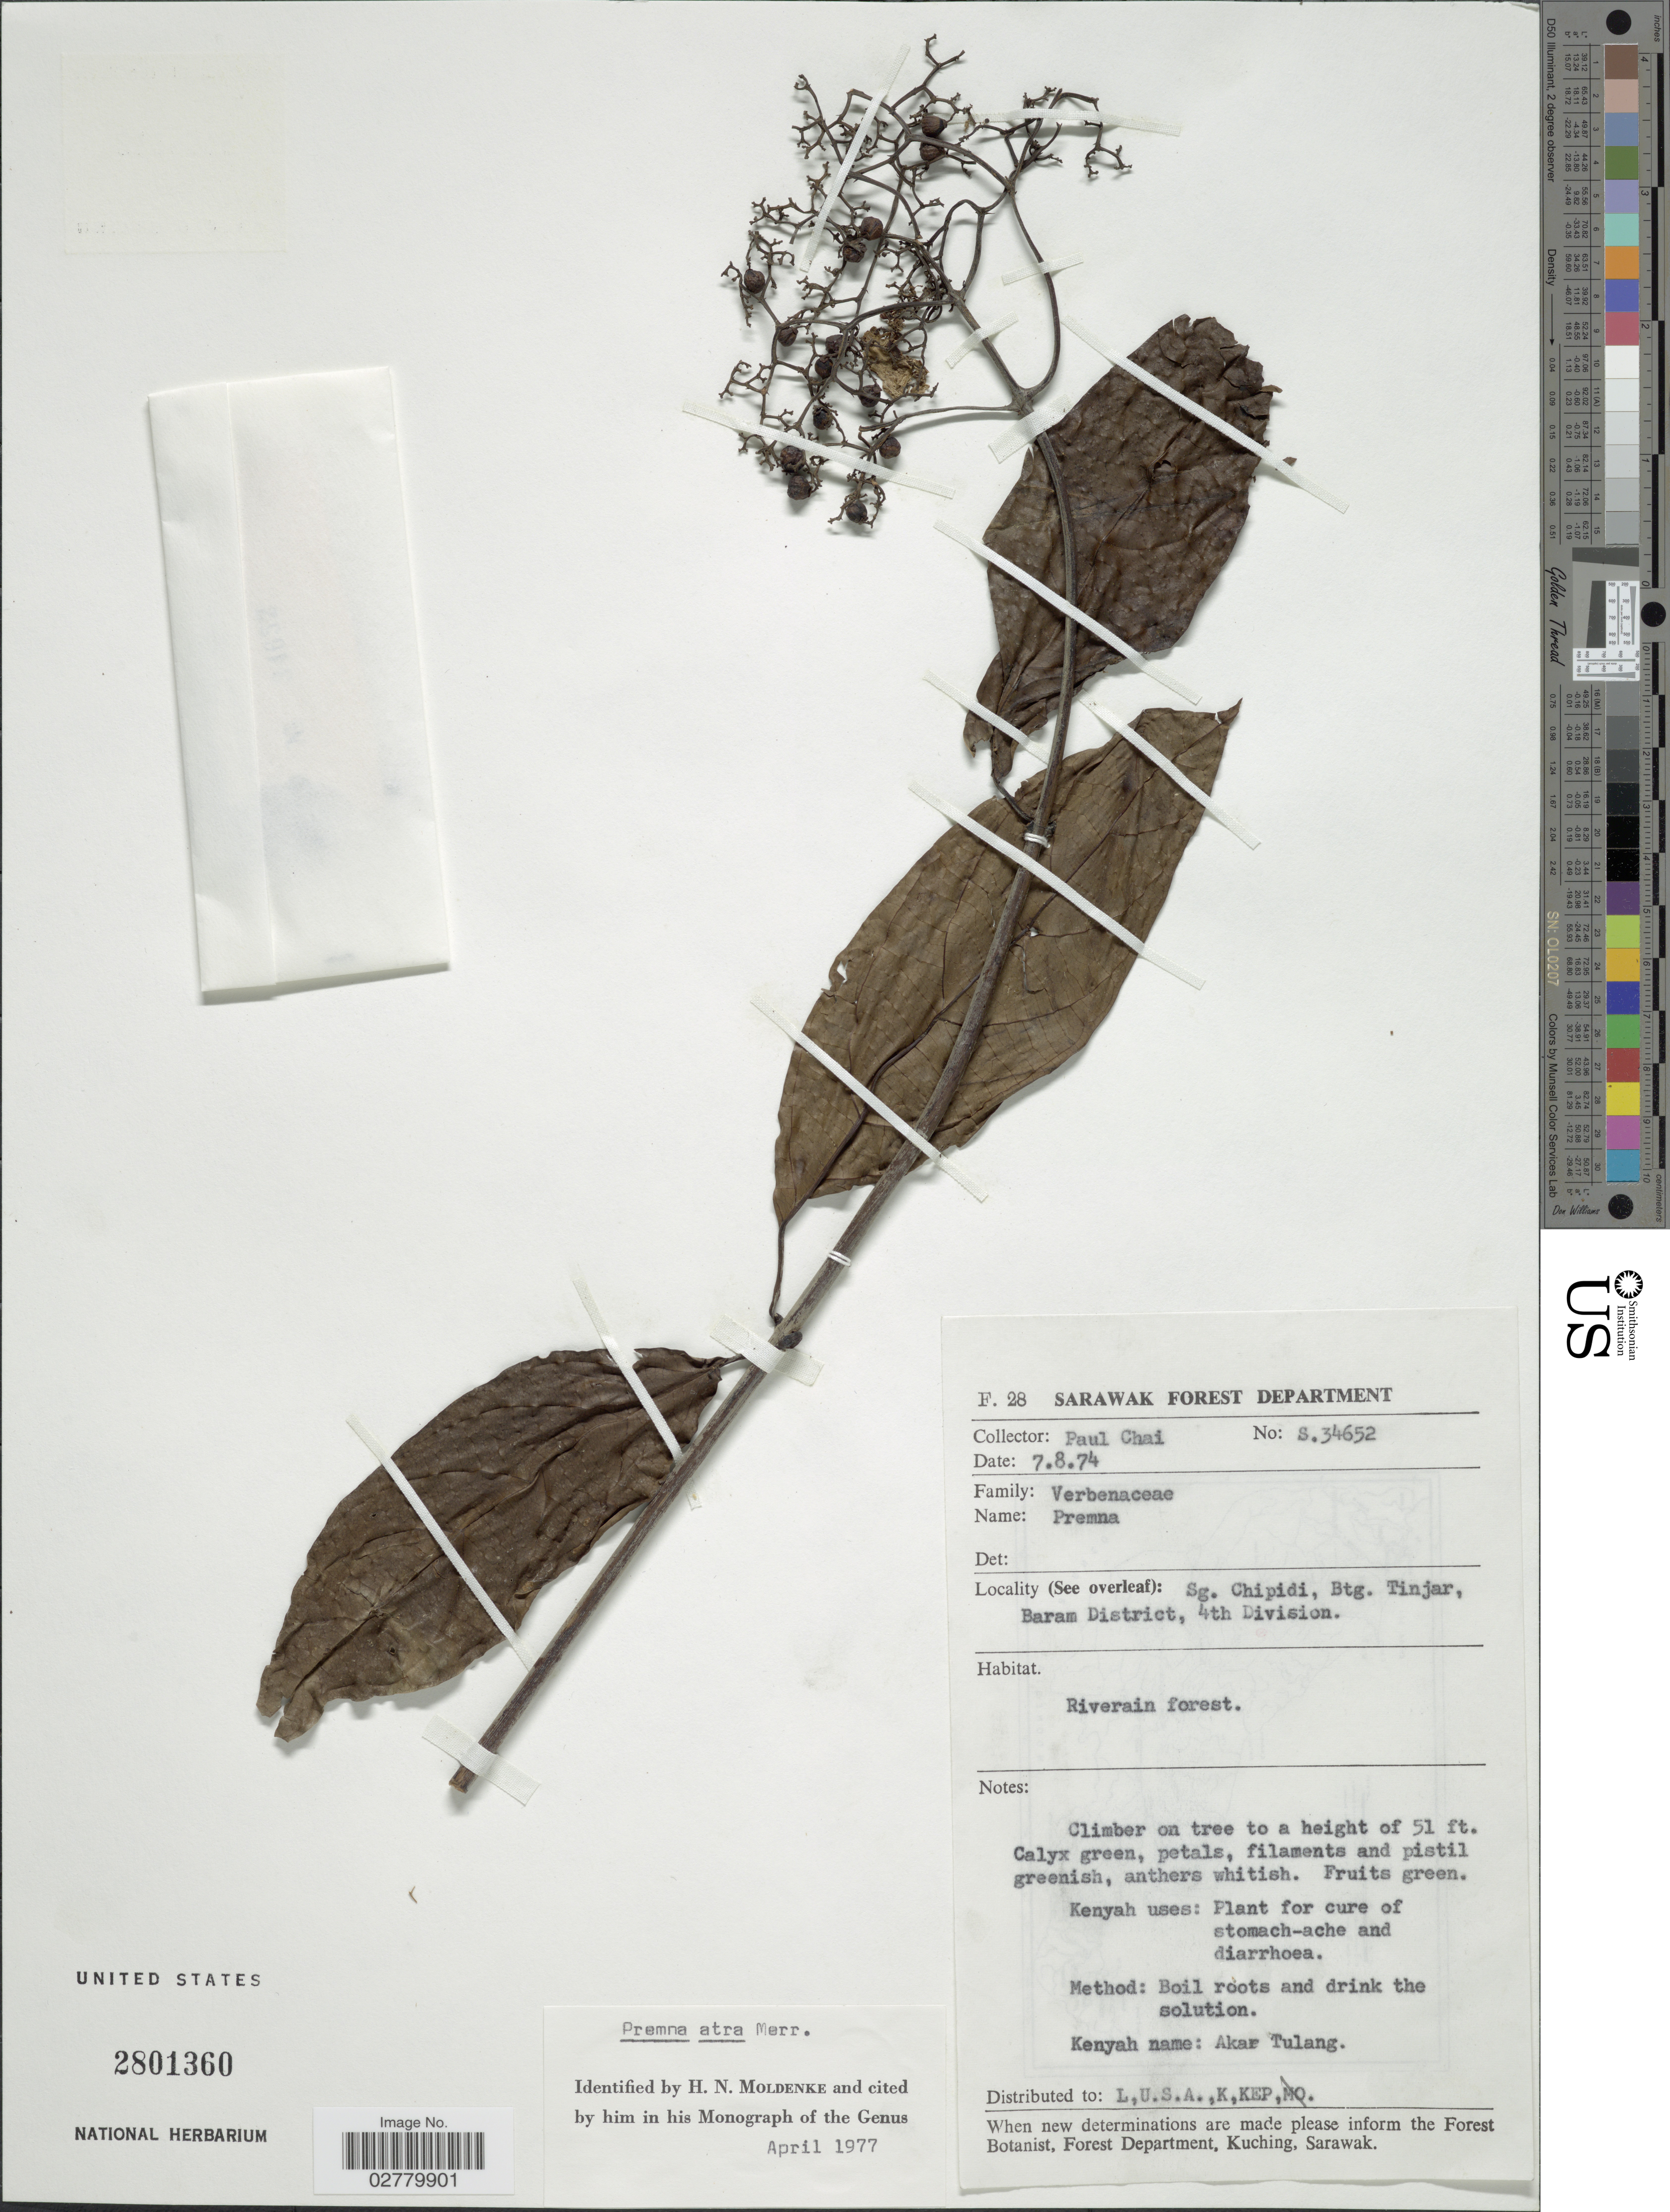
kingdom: Plantae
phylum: Tracheophyta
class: Magnoliopsida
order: Lamiales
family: Lamiaceae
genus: Premna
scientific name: Premna atra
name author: Merr.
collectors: P. Chai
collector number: S.34652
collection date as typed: Transcribed d/m/y: 7/8/74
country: Malaysia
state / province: Sarawak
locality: Sg. Chipidi, Btg. Tinjar, Baram District, 4th Division.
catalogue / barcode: US 2801360